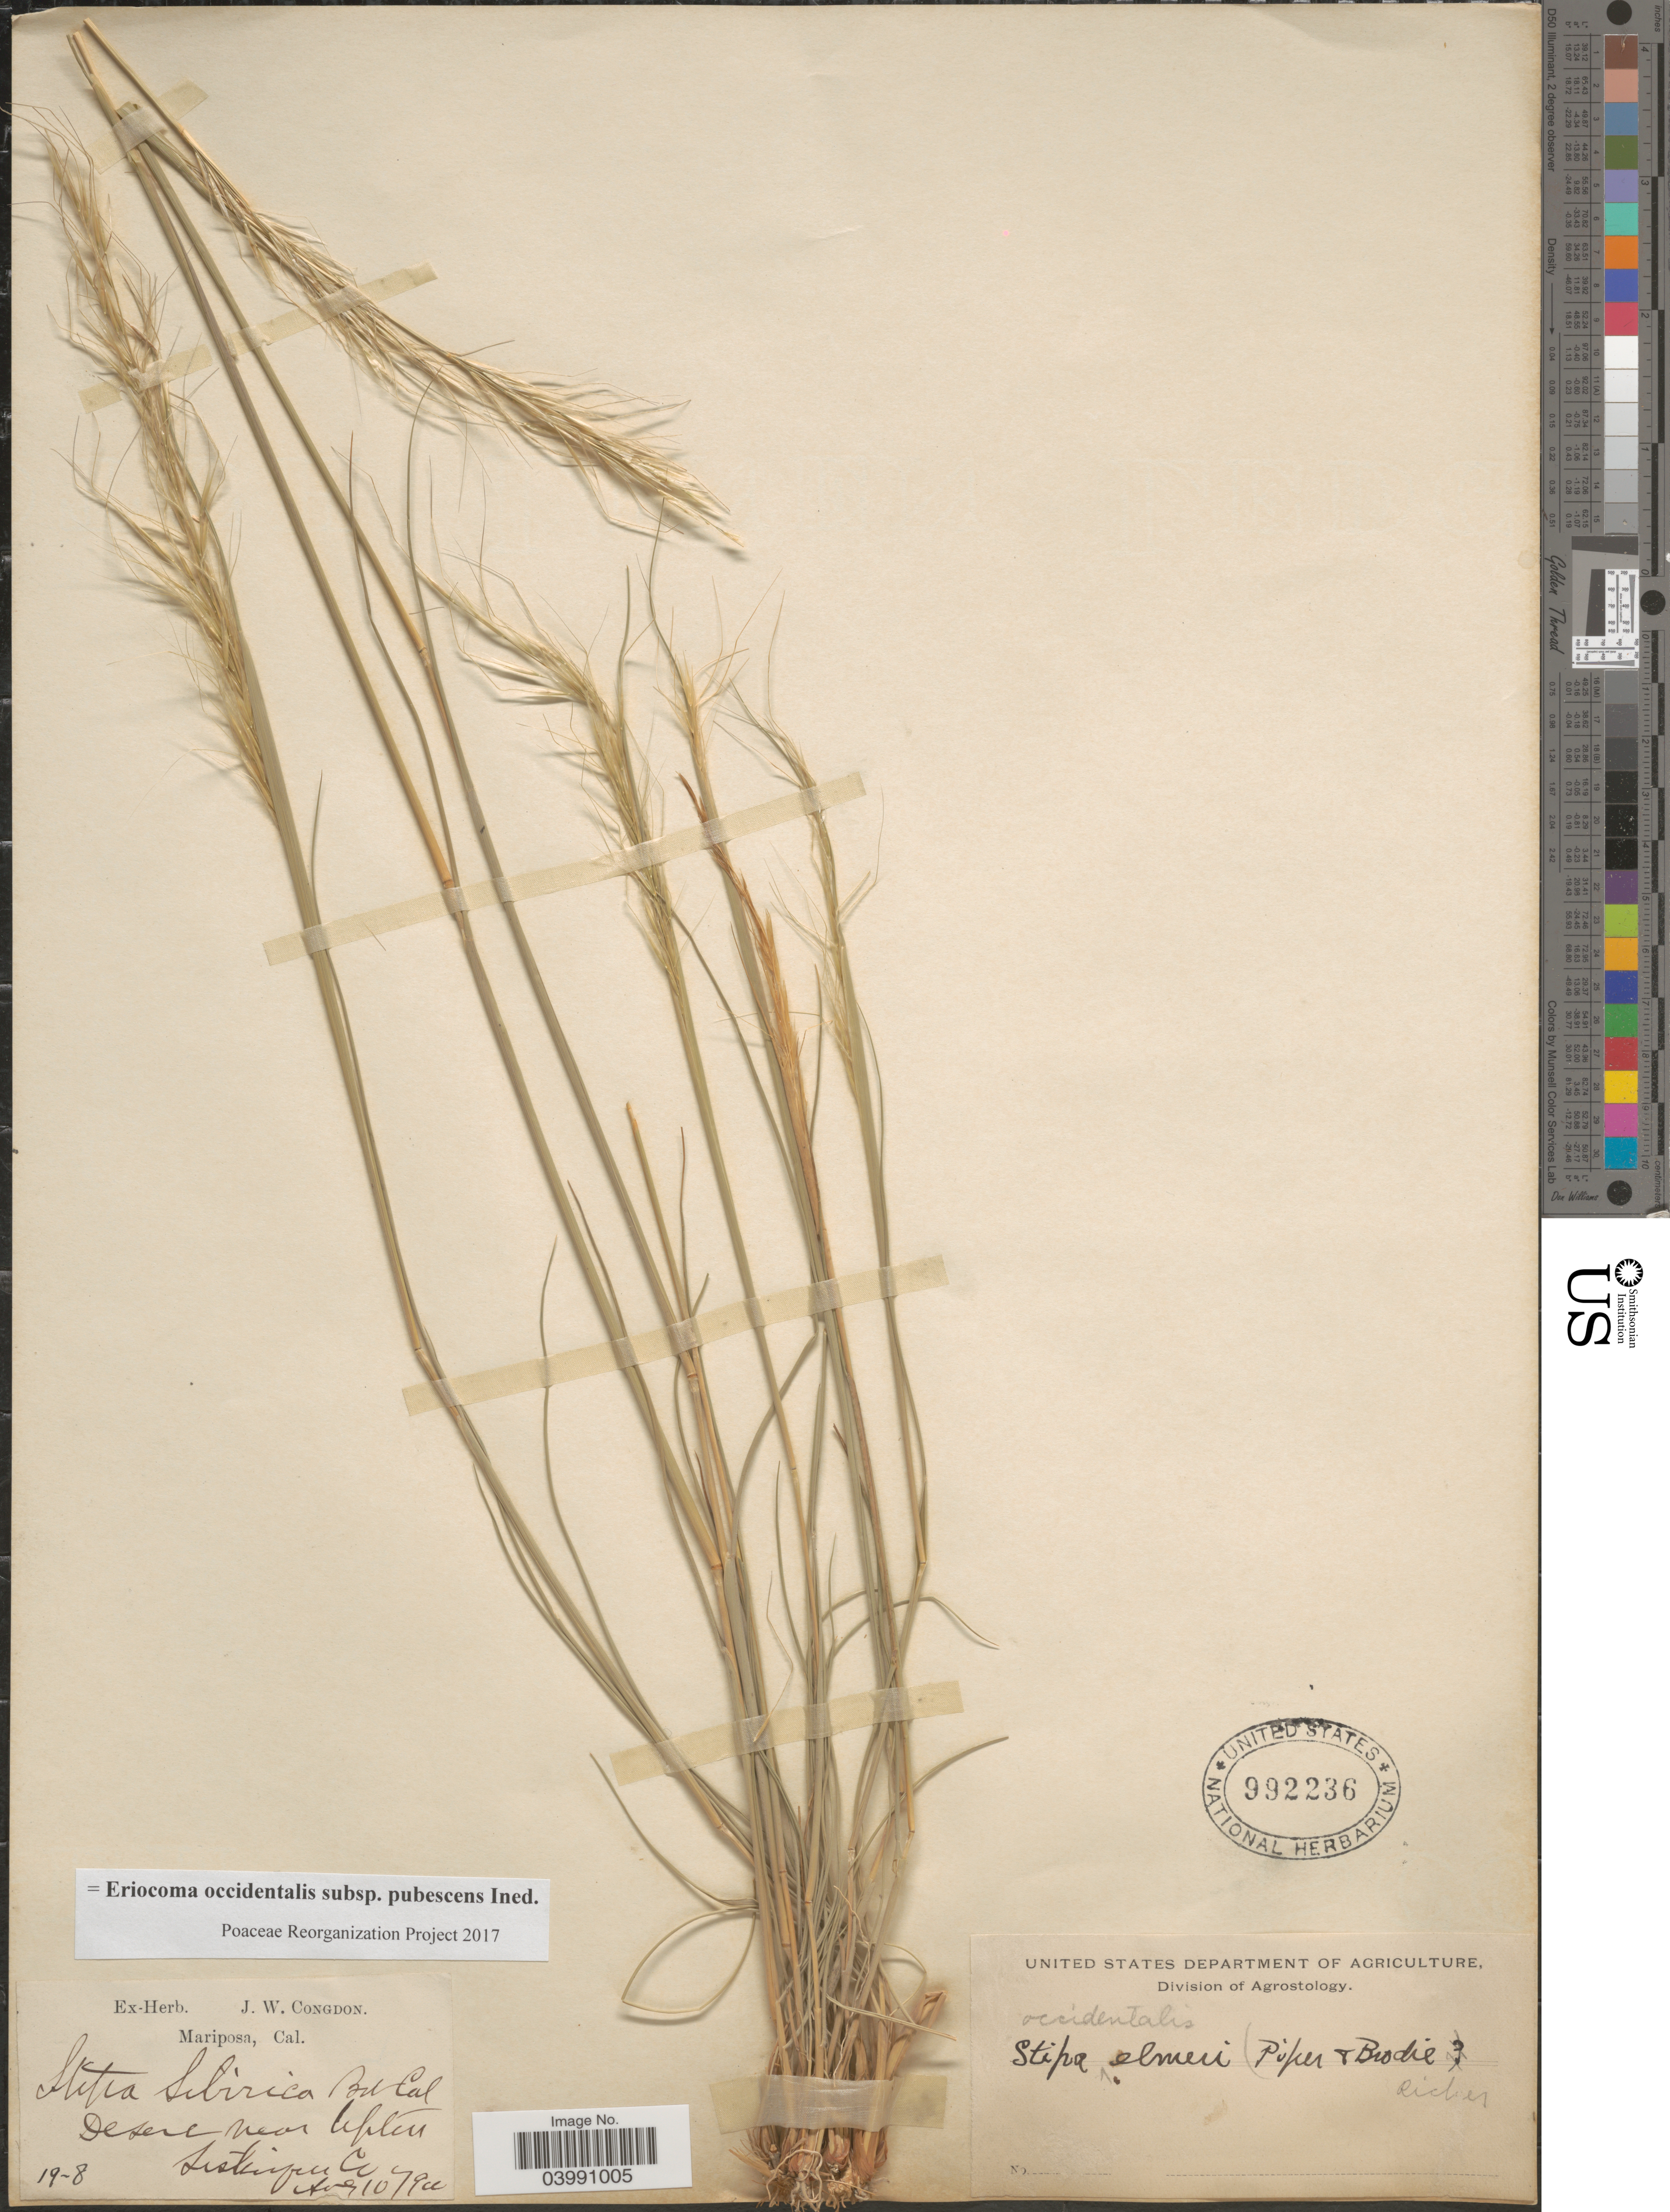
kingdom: Plantae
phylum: Tracheophyta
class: Liliopsida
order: Poales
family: Poaceae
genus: Eriocoma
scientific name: Eriocoma occidentalis subsp. pubescens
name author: (Vasey) Romasch.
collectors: ex herb. J. W. Congdon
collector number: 19-8?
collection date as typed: Transcribed d/m/y: 10/8/79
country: United States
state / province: California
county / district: Siskiyou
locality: Mariposa. Desert near Upper Siskiyou Co.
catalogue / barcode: US 992236